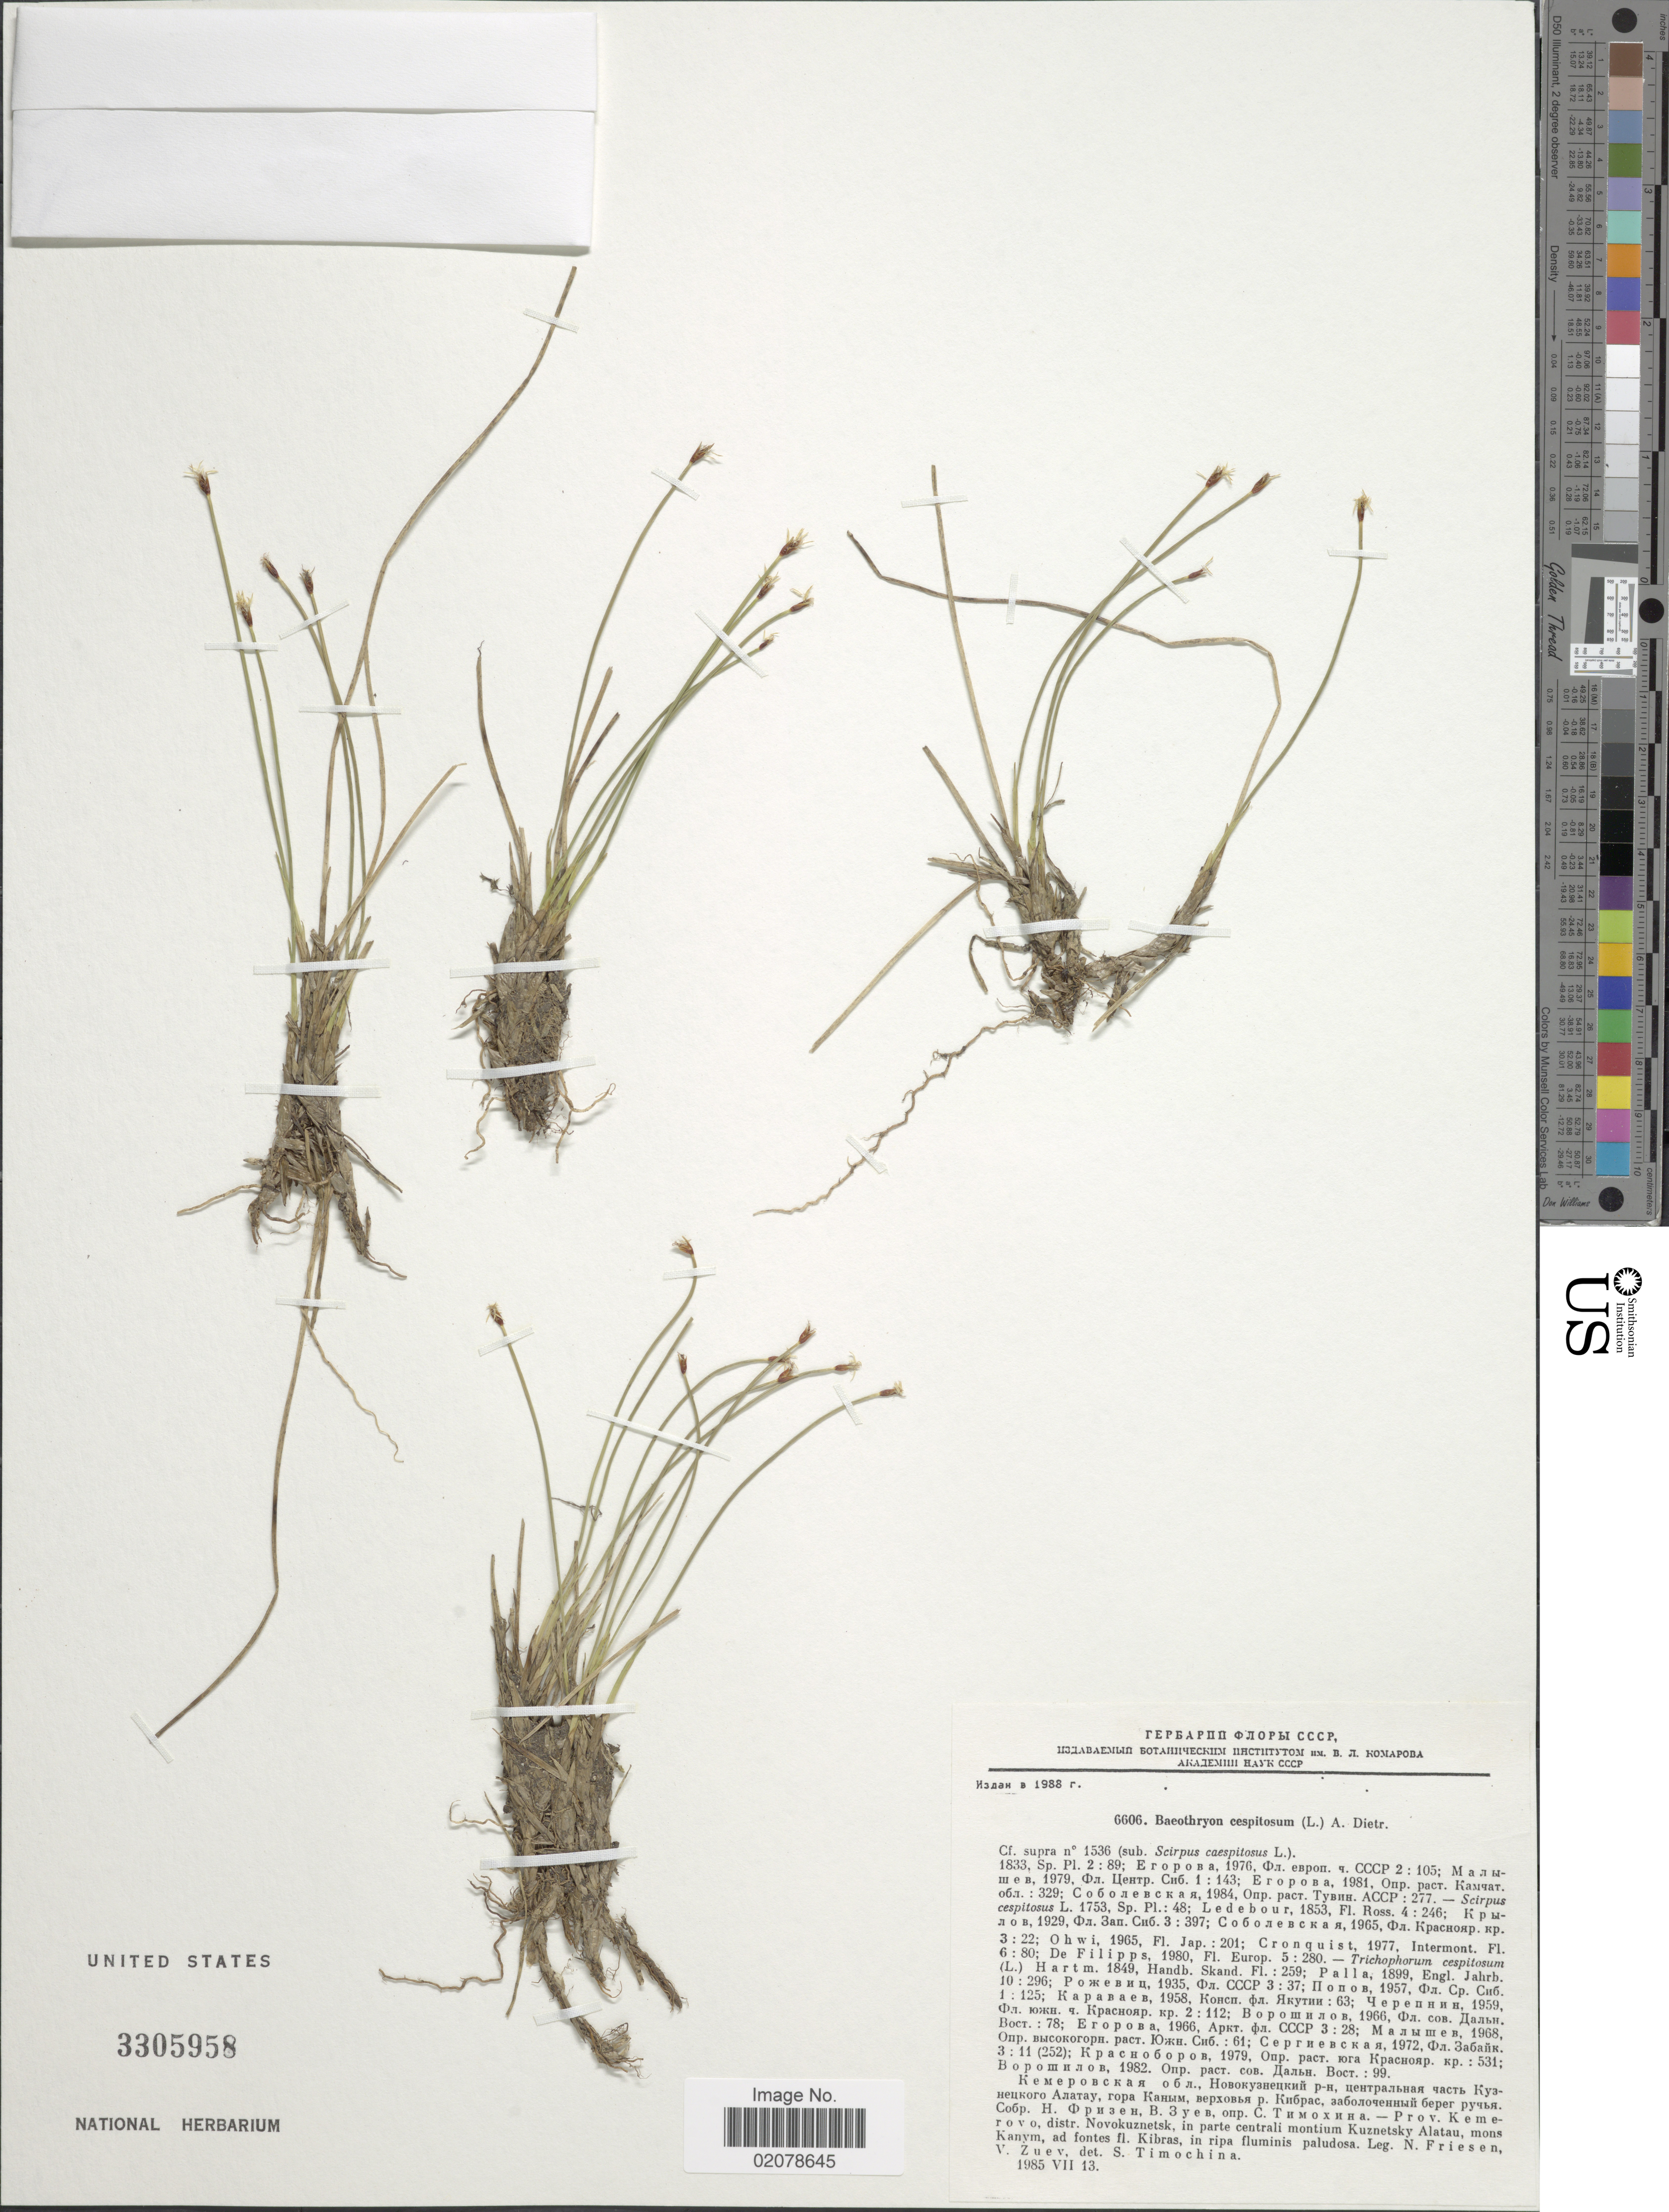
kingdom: Plantae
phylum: Tracheophyta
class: Liliopsida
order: Poales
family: Cyperaceae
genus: Trichophorum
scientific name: Trichophorum cespitosum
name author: (L.) Hartm.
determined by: Strong, Mark T., (BOT), Smithsonian Institution - National Museum of Natural History (UNITED STATES)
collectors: N. Friesen & V. Zuev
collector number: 6606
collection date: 1985-07-13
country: Russian Federation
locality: Prov. Kemerovo, distr. Novokuznetsk, in parte centrali montium Kuznetsky Alatau, mons Kanym, ad fontes fl. Kibras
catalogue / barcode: US 3305958